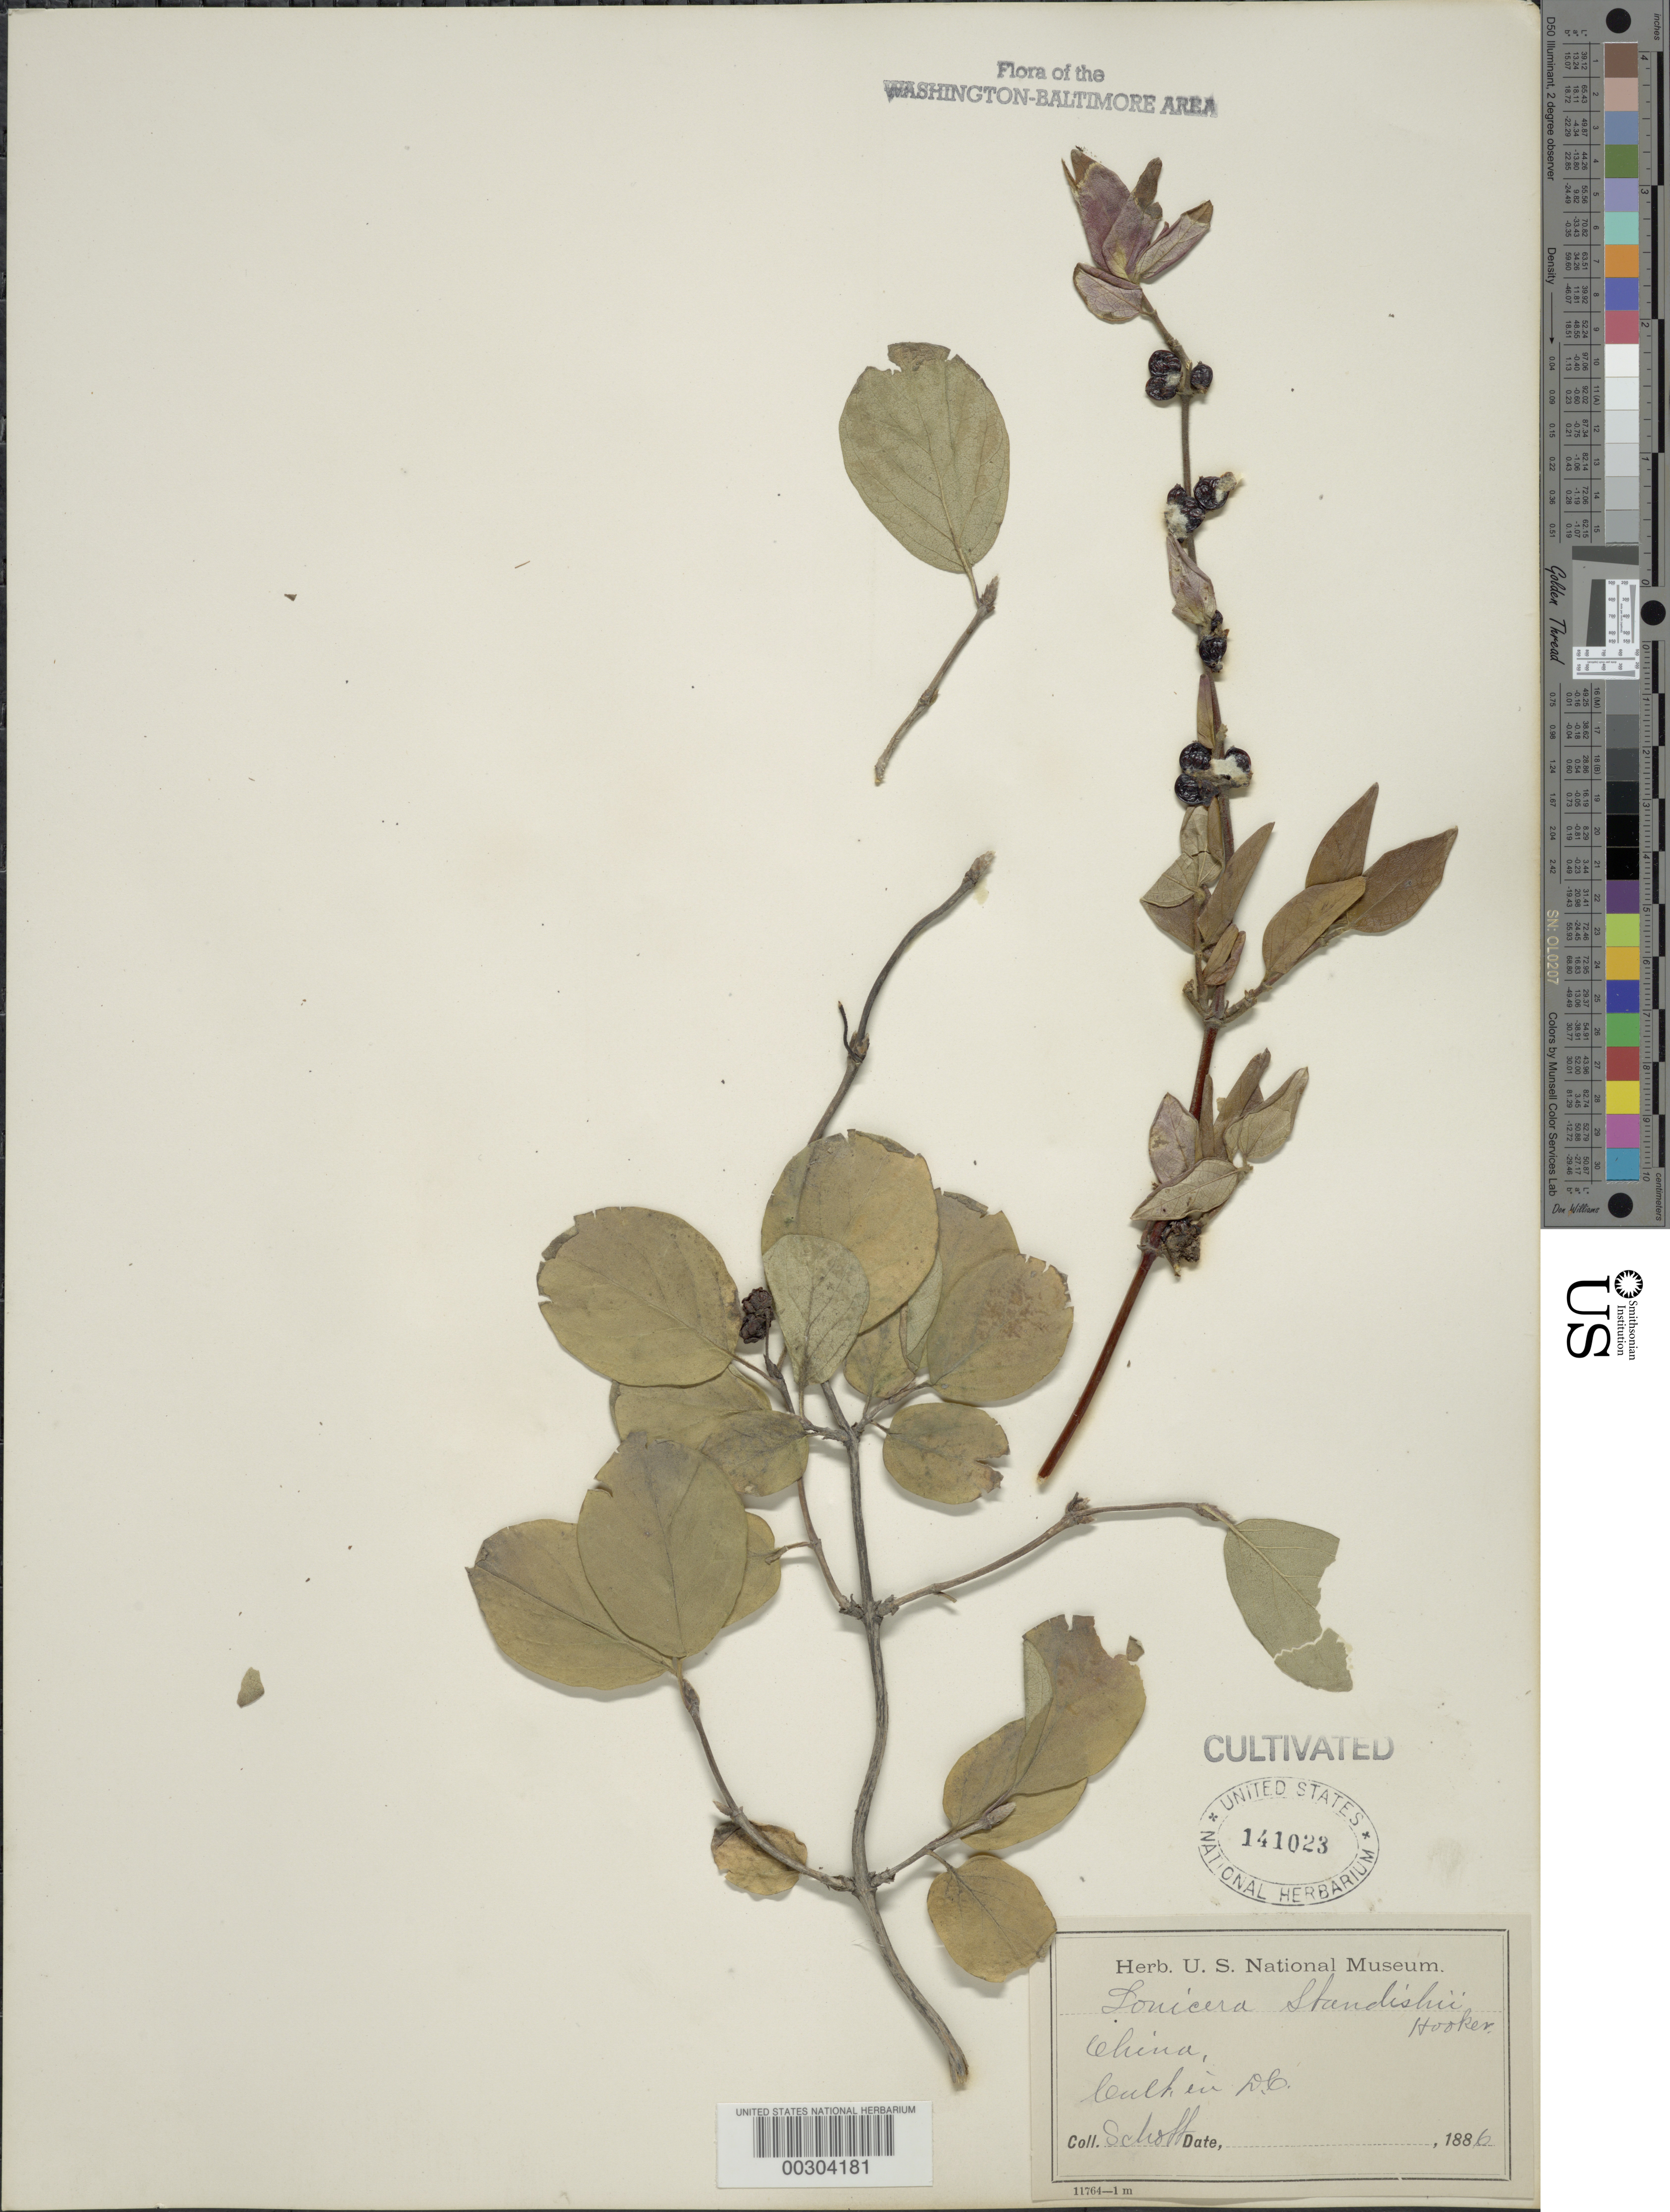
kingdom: Plantae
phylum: Tracheophyta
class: Magnoliopsida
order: Dipsacales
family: Caprifoliaceae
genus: Lonicera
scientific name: Lonicera standishii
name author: Jacques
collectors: A. L. Schott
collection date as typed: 1886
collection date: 1886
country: United States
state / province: District of Columbia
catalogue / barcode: US 141023